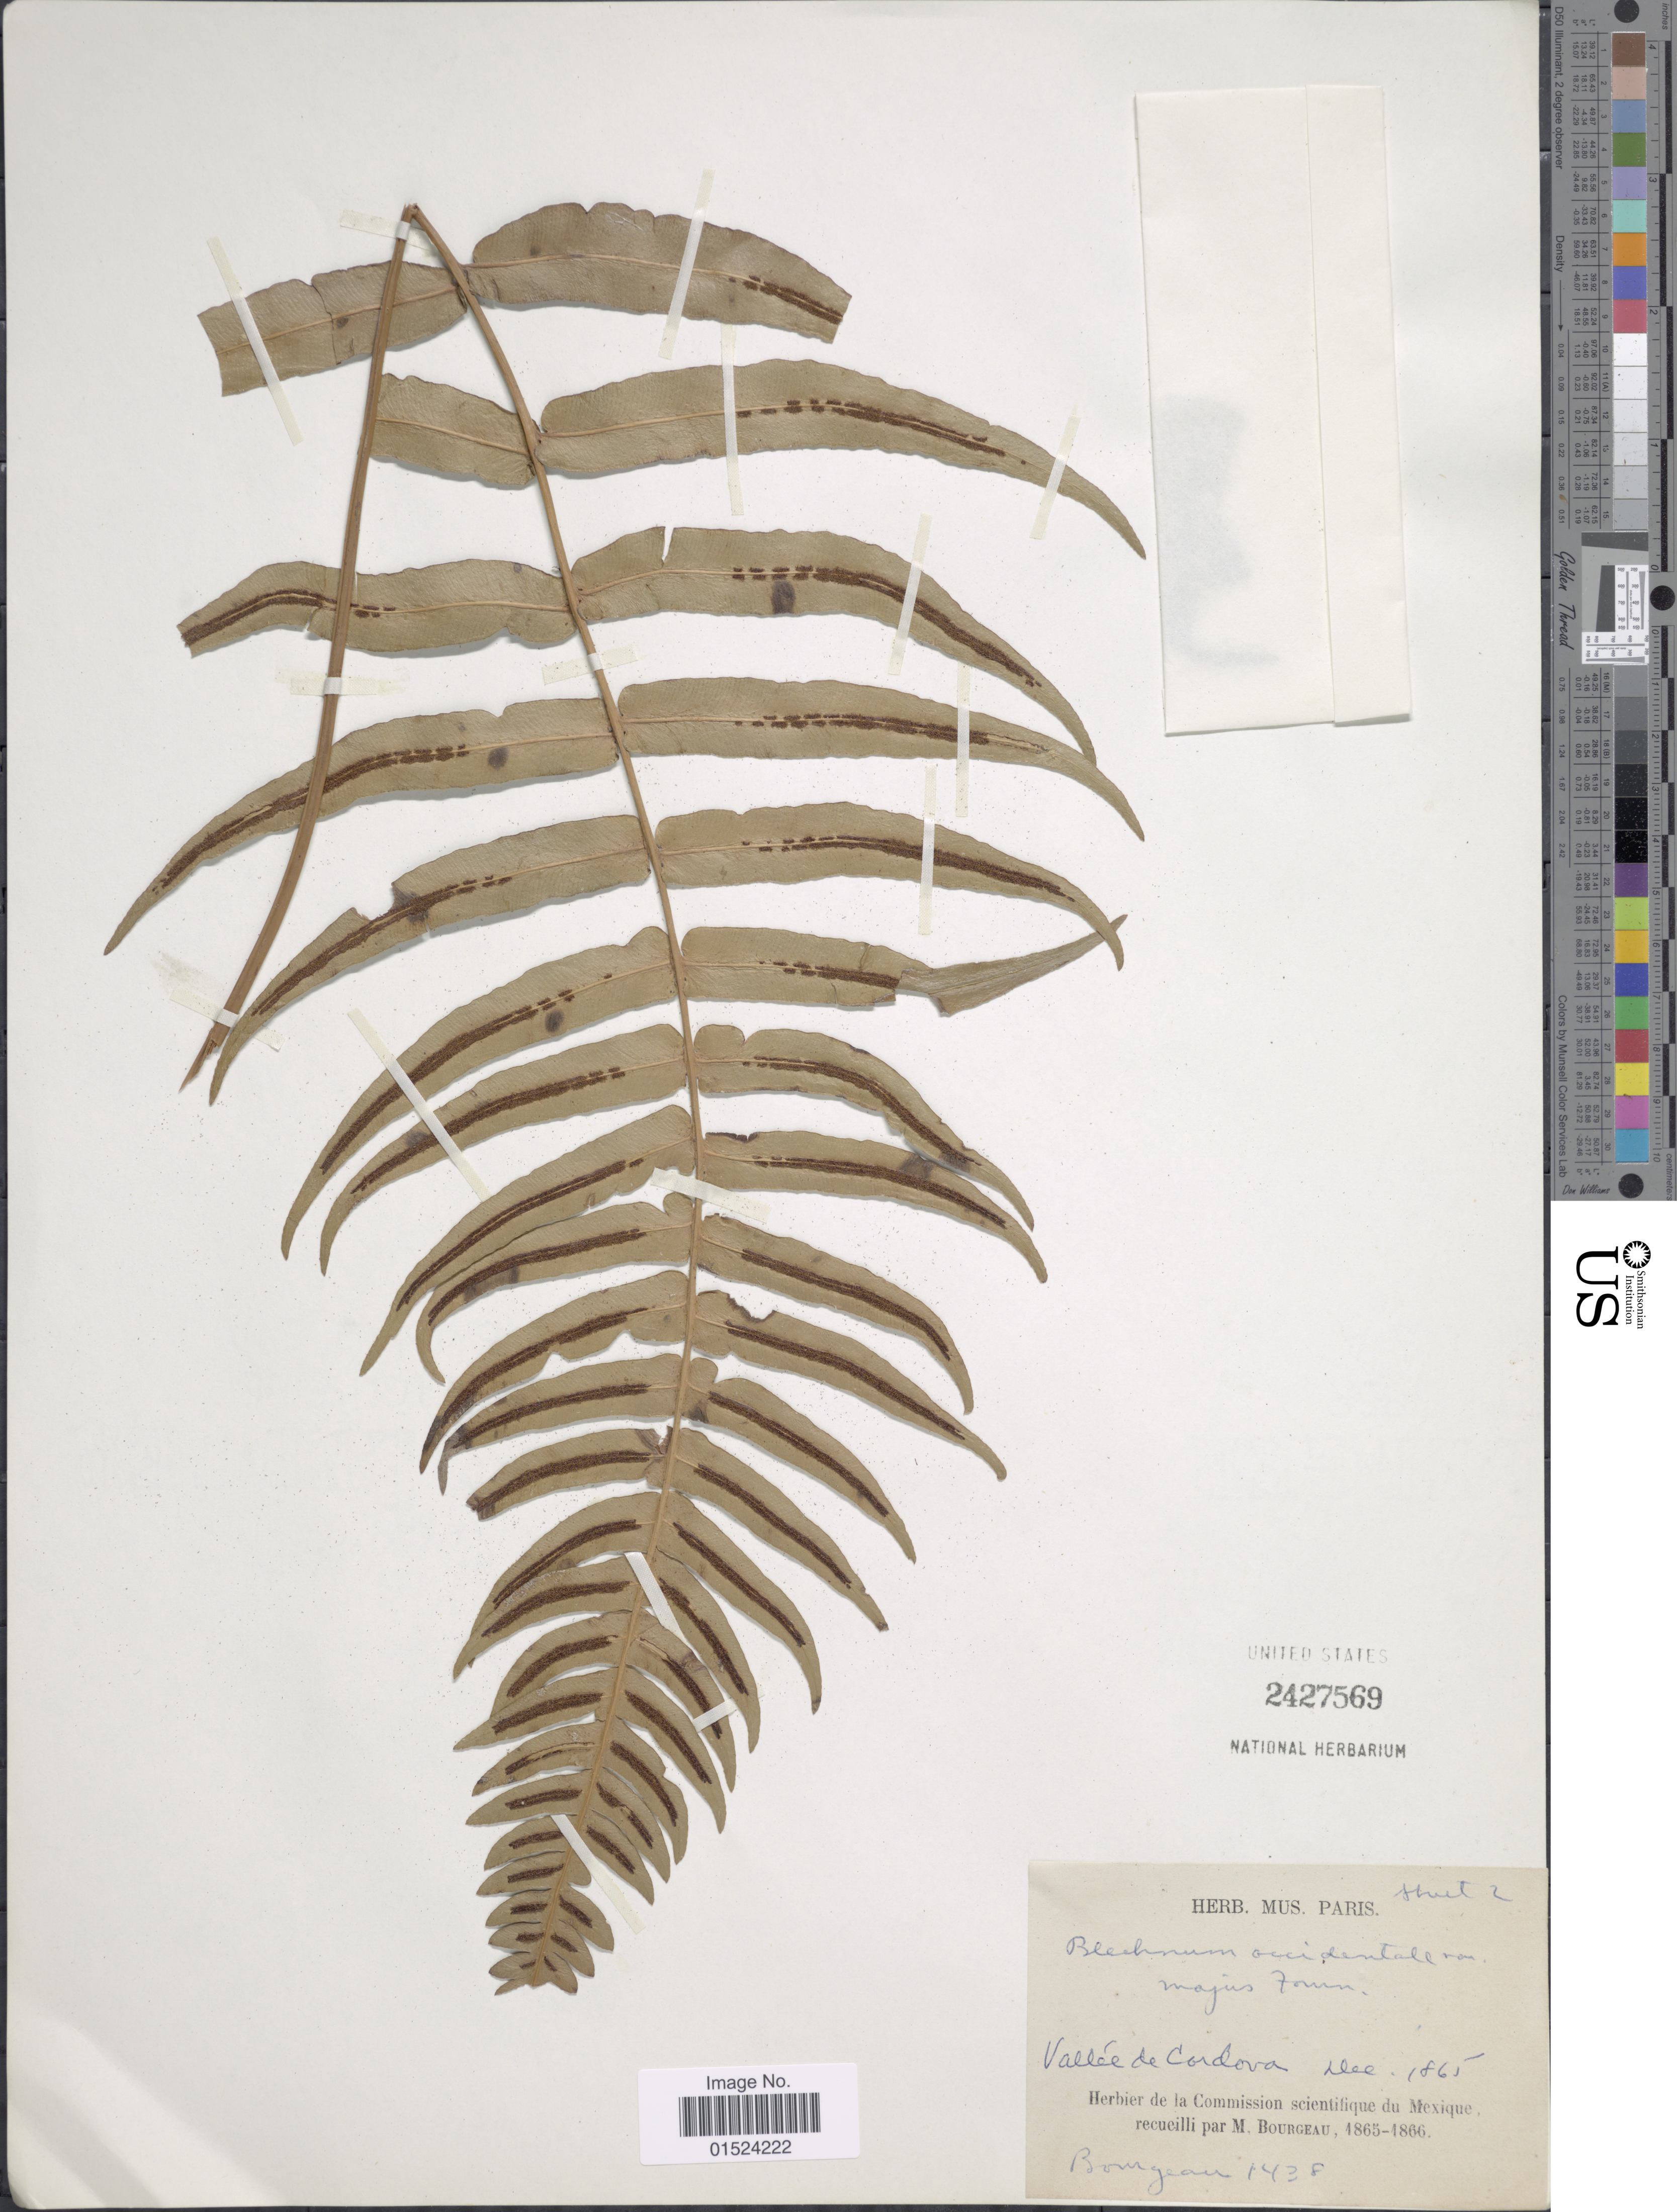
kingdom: Plantae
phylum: Tracheophyta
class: Polypodiopsida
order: Polypodiales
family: Blechnaceae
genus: Blechnum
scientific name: Blechnum occidentale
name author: L.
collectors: M. Bourgeau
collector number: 1438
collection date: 1865-12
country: Mexico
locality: Valleé de Cordova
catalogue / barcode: US 2427569